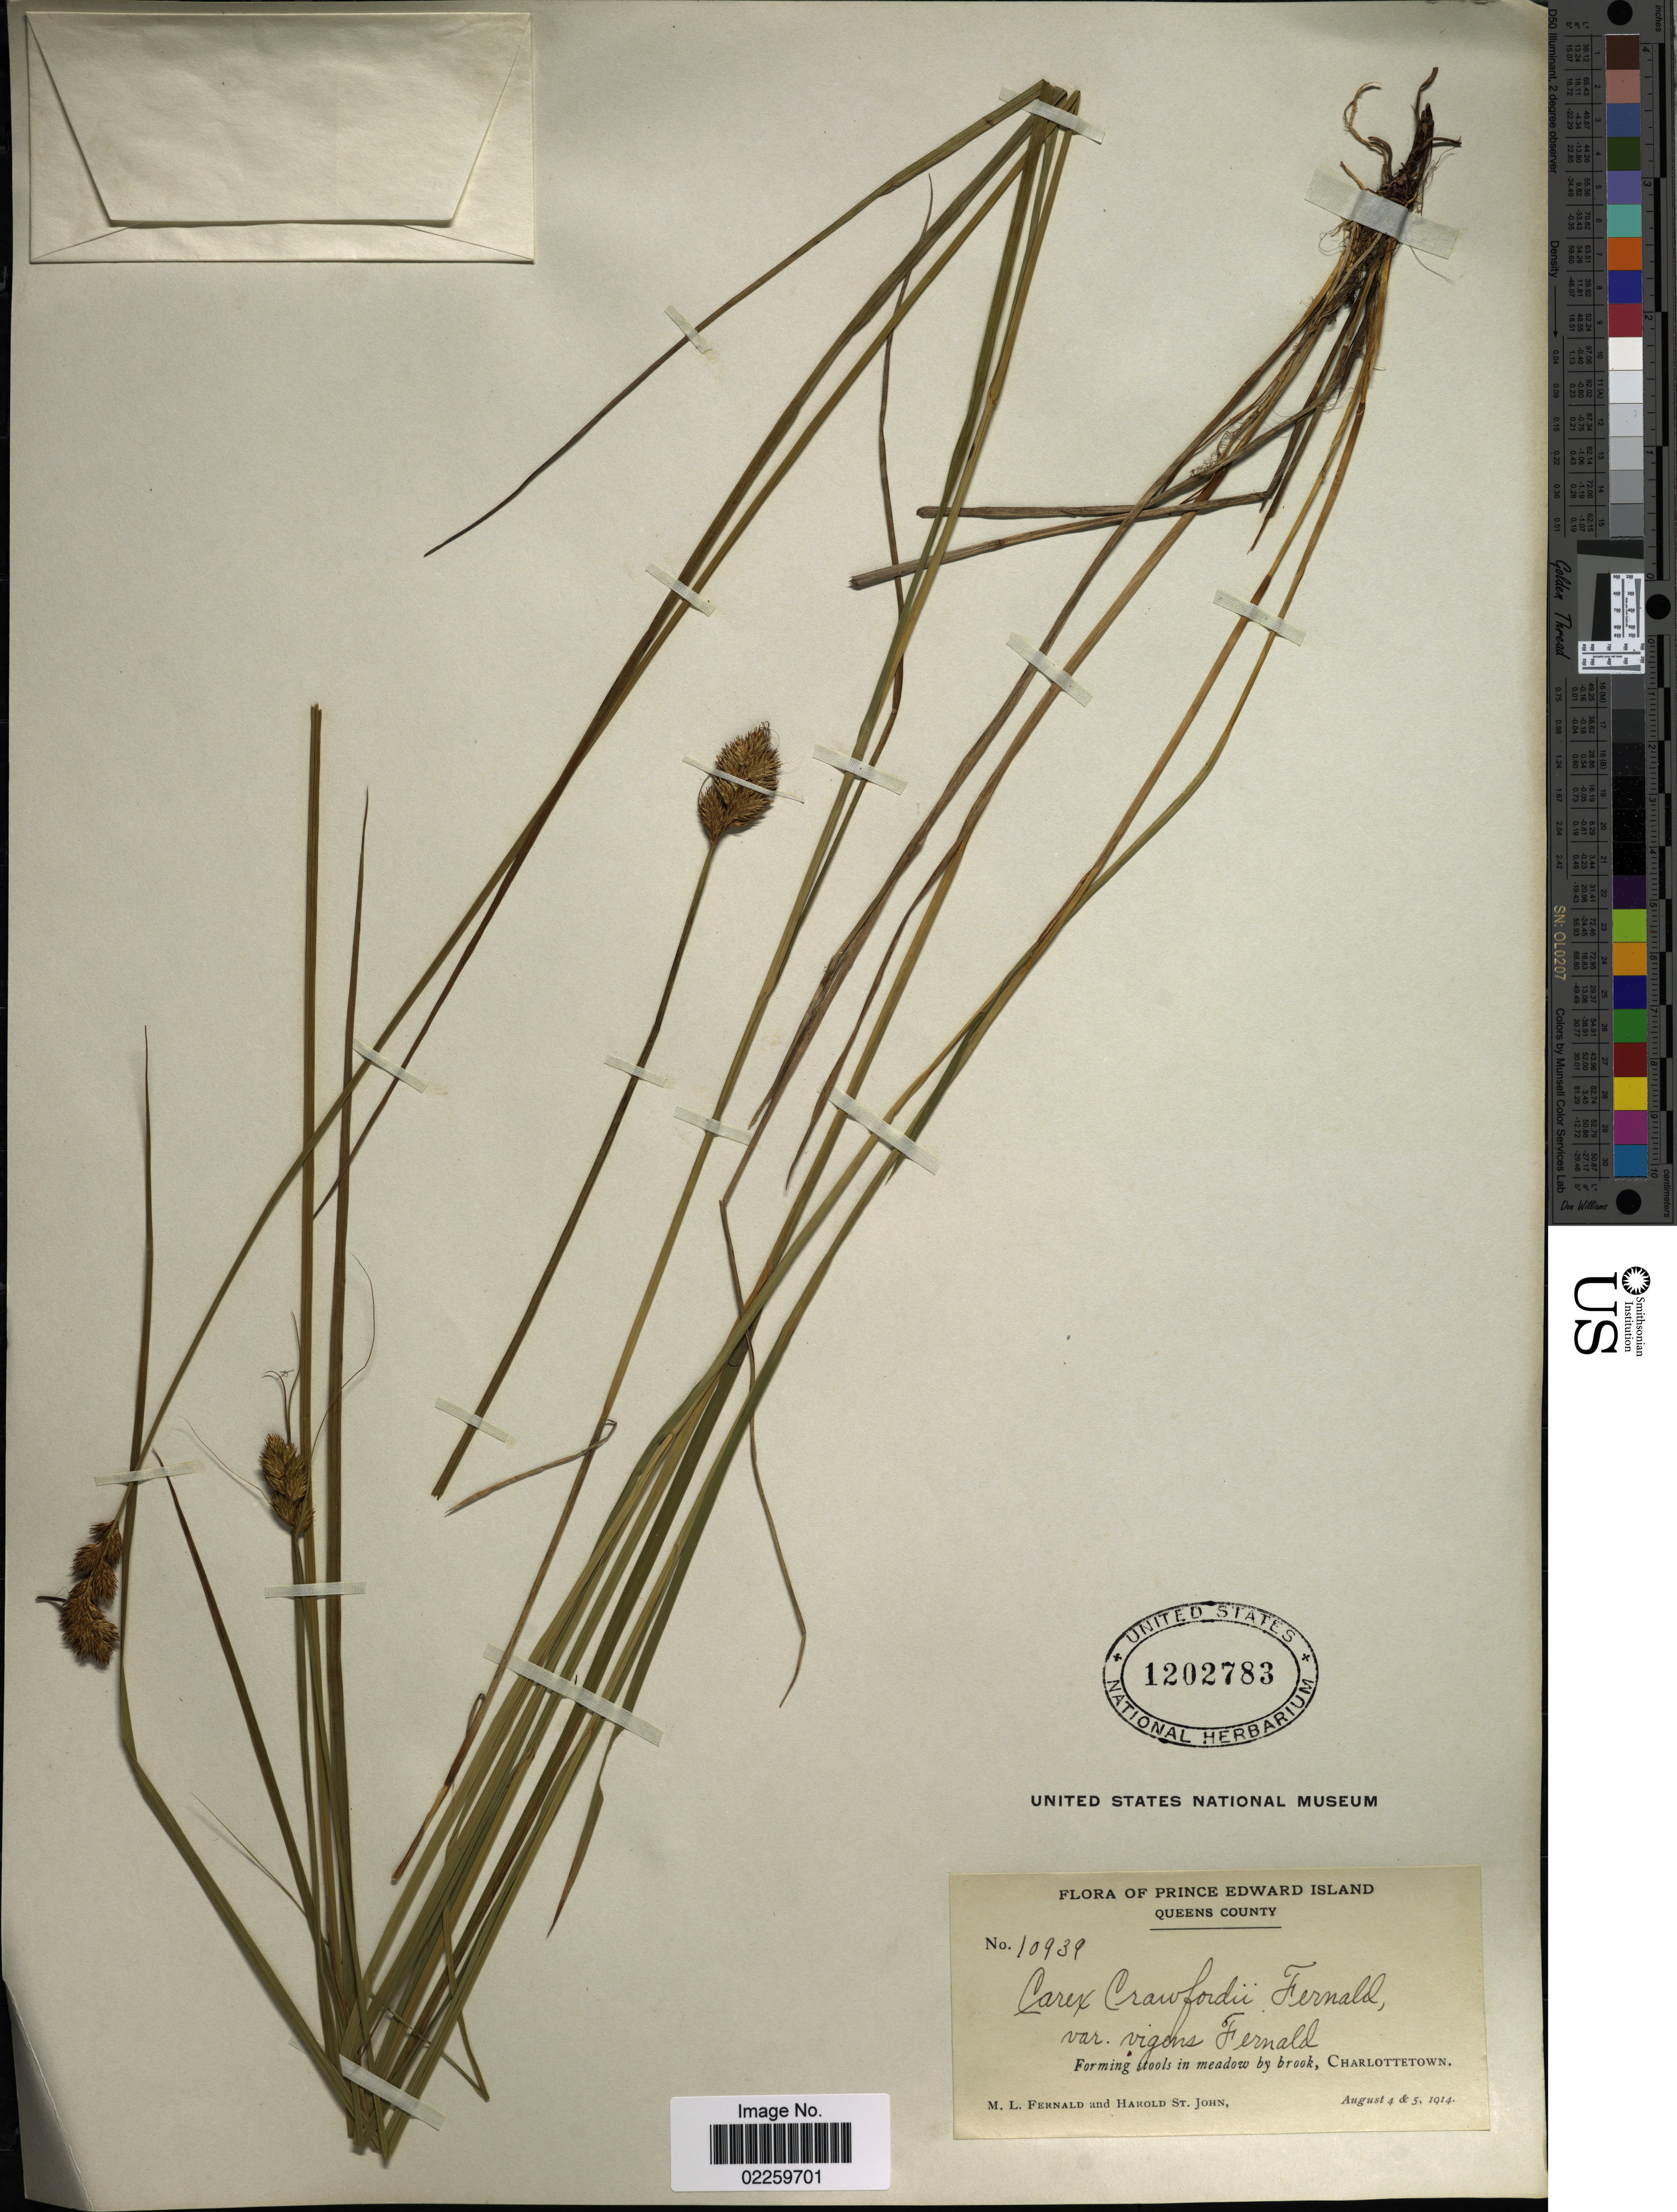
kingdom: Plantae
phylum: Tracheophyta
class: Liliopsida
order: Poales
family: Cyperaceae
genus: Carex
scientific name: Carex crawfordii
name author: Fernald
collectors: M. L. Fernald & H. St. John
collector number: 10939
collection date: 1914-08-04/1914-08-05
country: Canada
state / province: Prince Edward Island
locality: Queens County, forming stools in meadows by brook, CharlotteTown.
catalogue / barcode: US 1202783